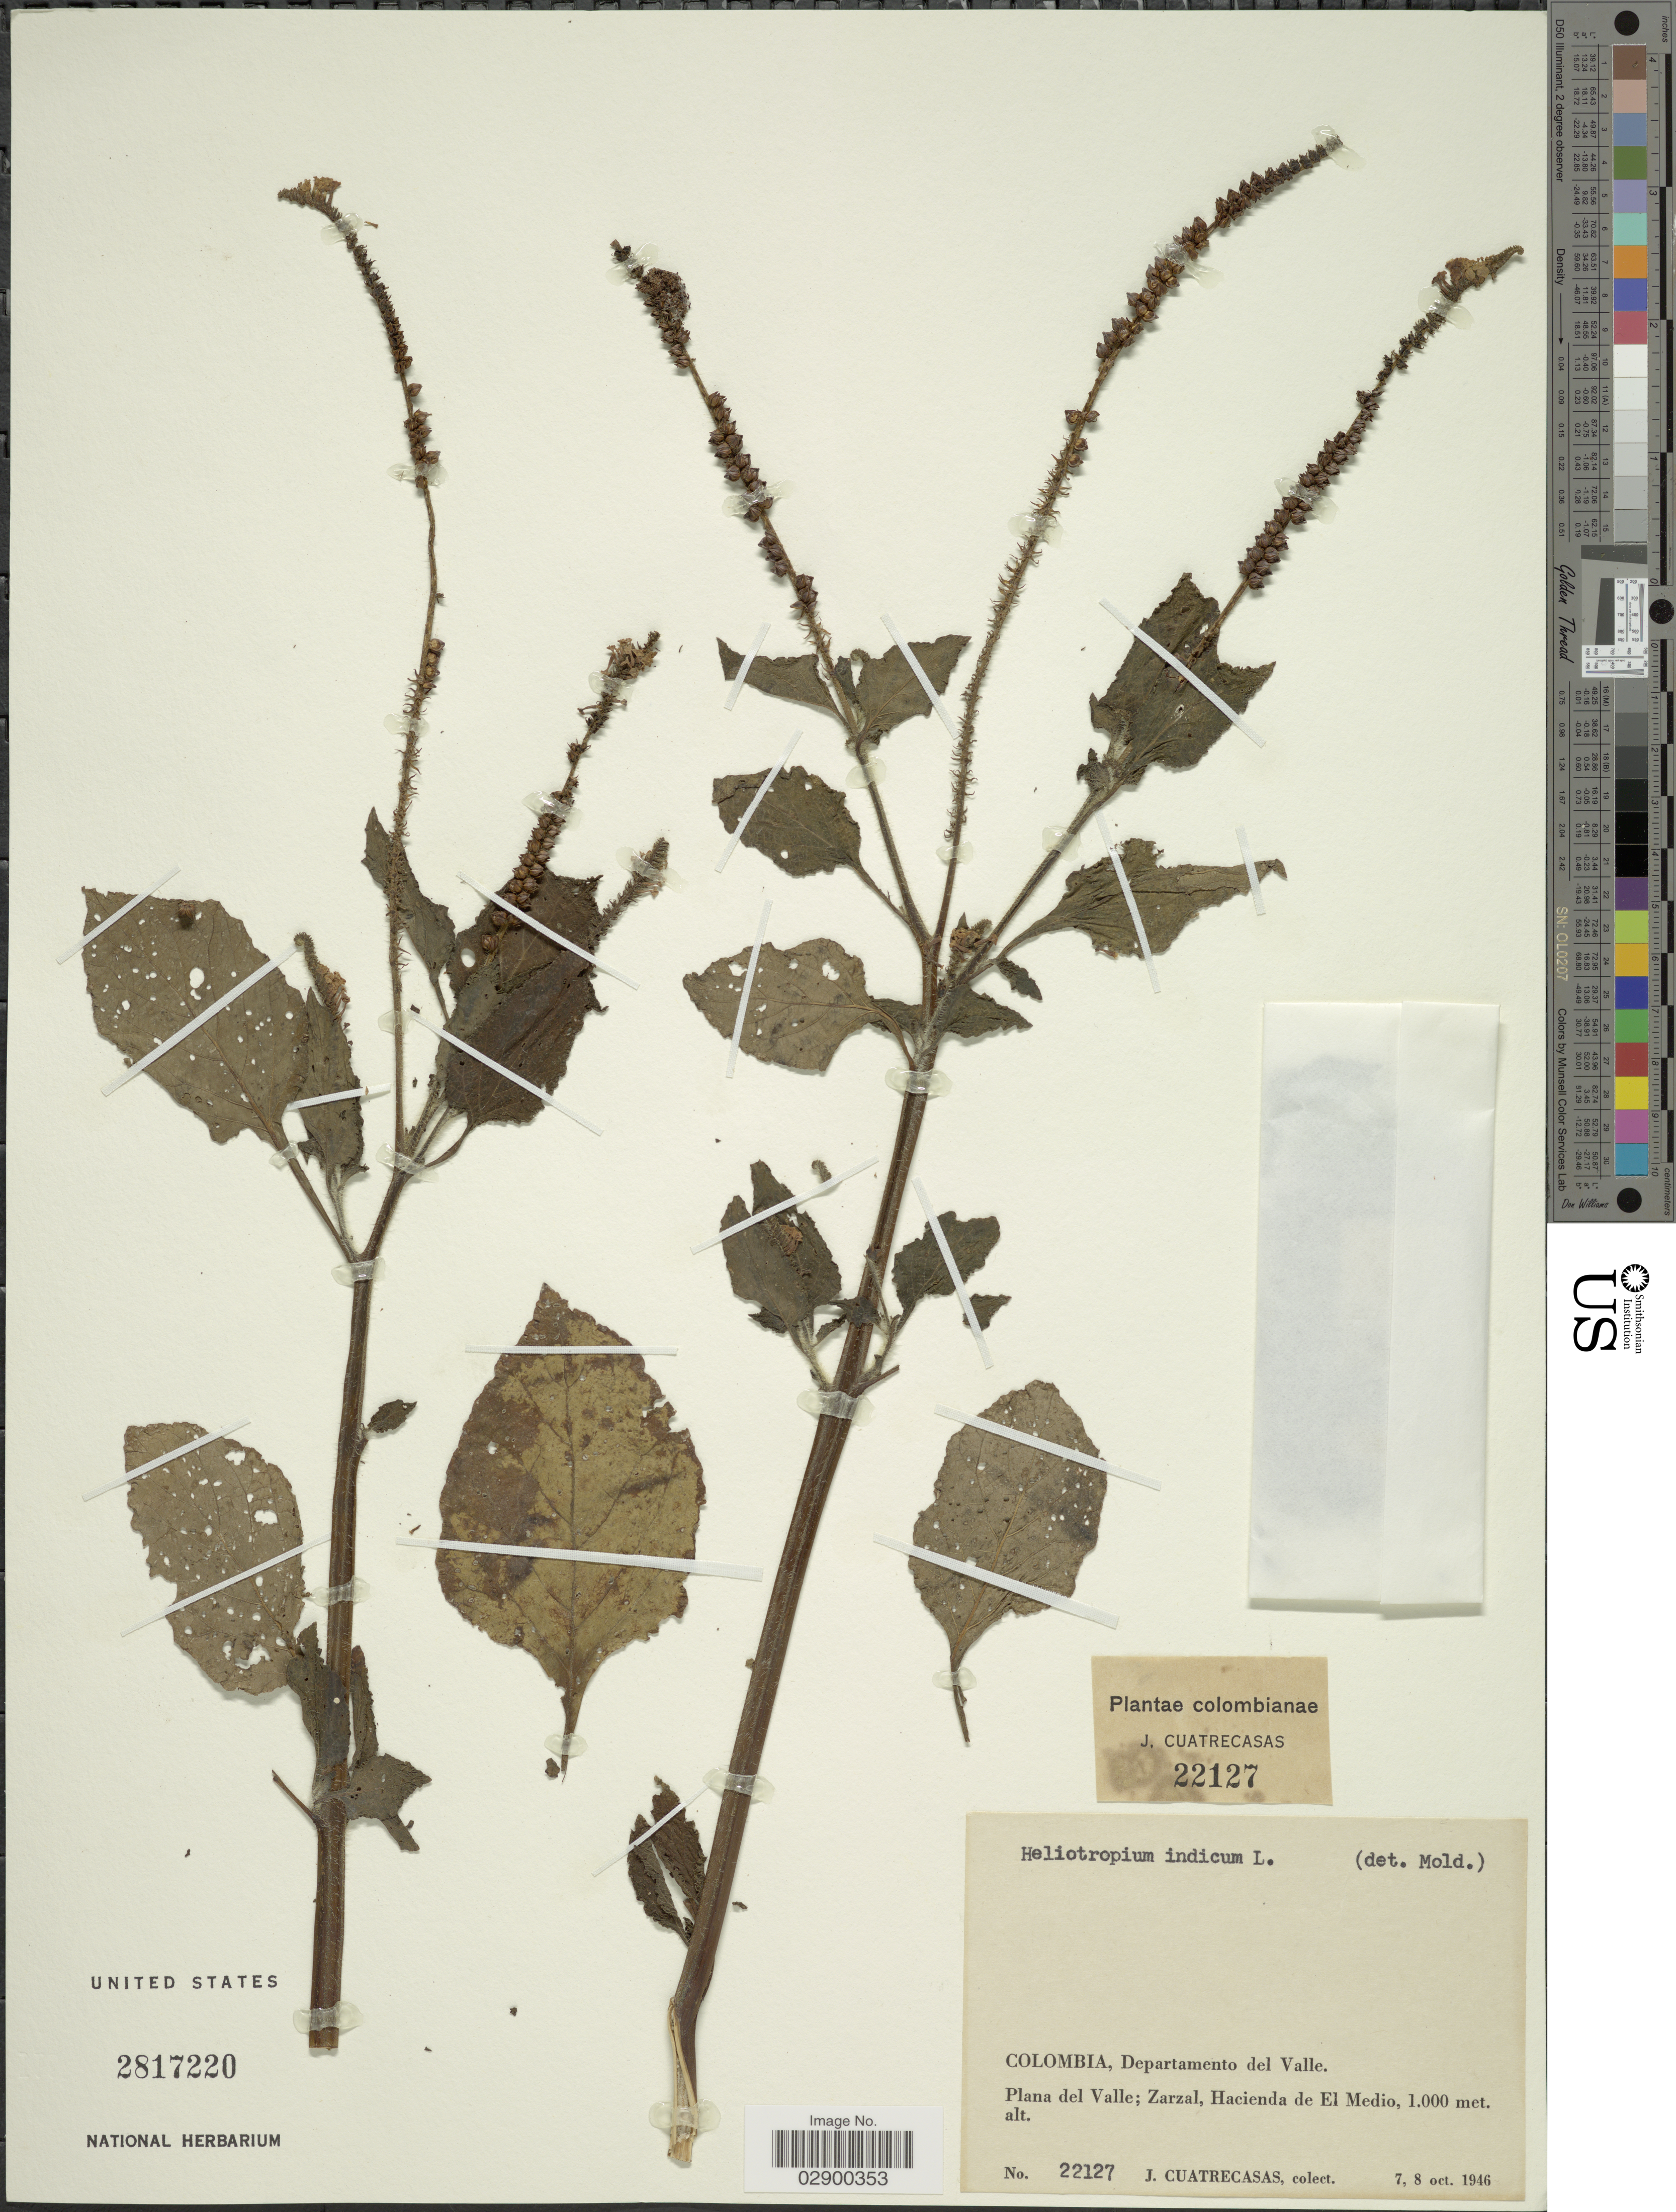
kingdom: Plantae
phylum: Tracheophyta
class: Magnoliopsida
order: Boraginales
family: Heliotropiaceae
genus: Heliotropium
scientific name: Heliotropium indicum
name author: L.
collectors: J. Cuatrecasas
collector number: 22127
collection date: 1946-10-07/1946-10-08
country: Colombia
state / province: Valle del Cauca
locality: Departamento del Valle, Plana del Valle, Zarzal, Hacienda de El Medio.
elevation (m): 1000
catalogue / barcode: US 2817220